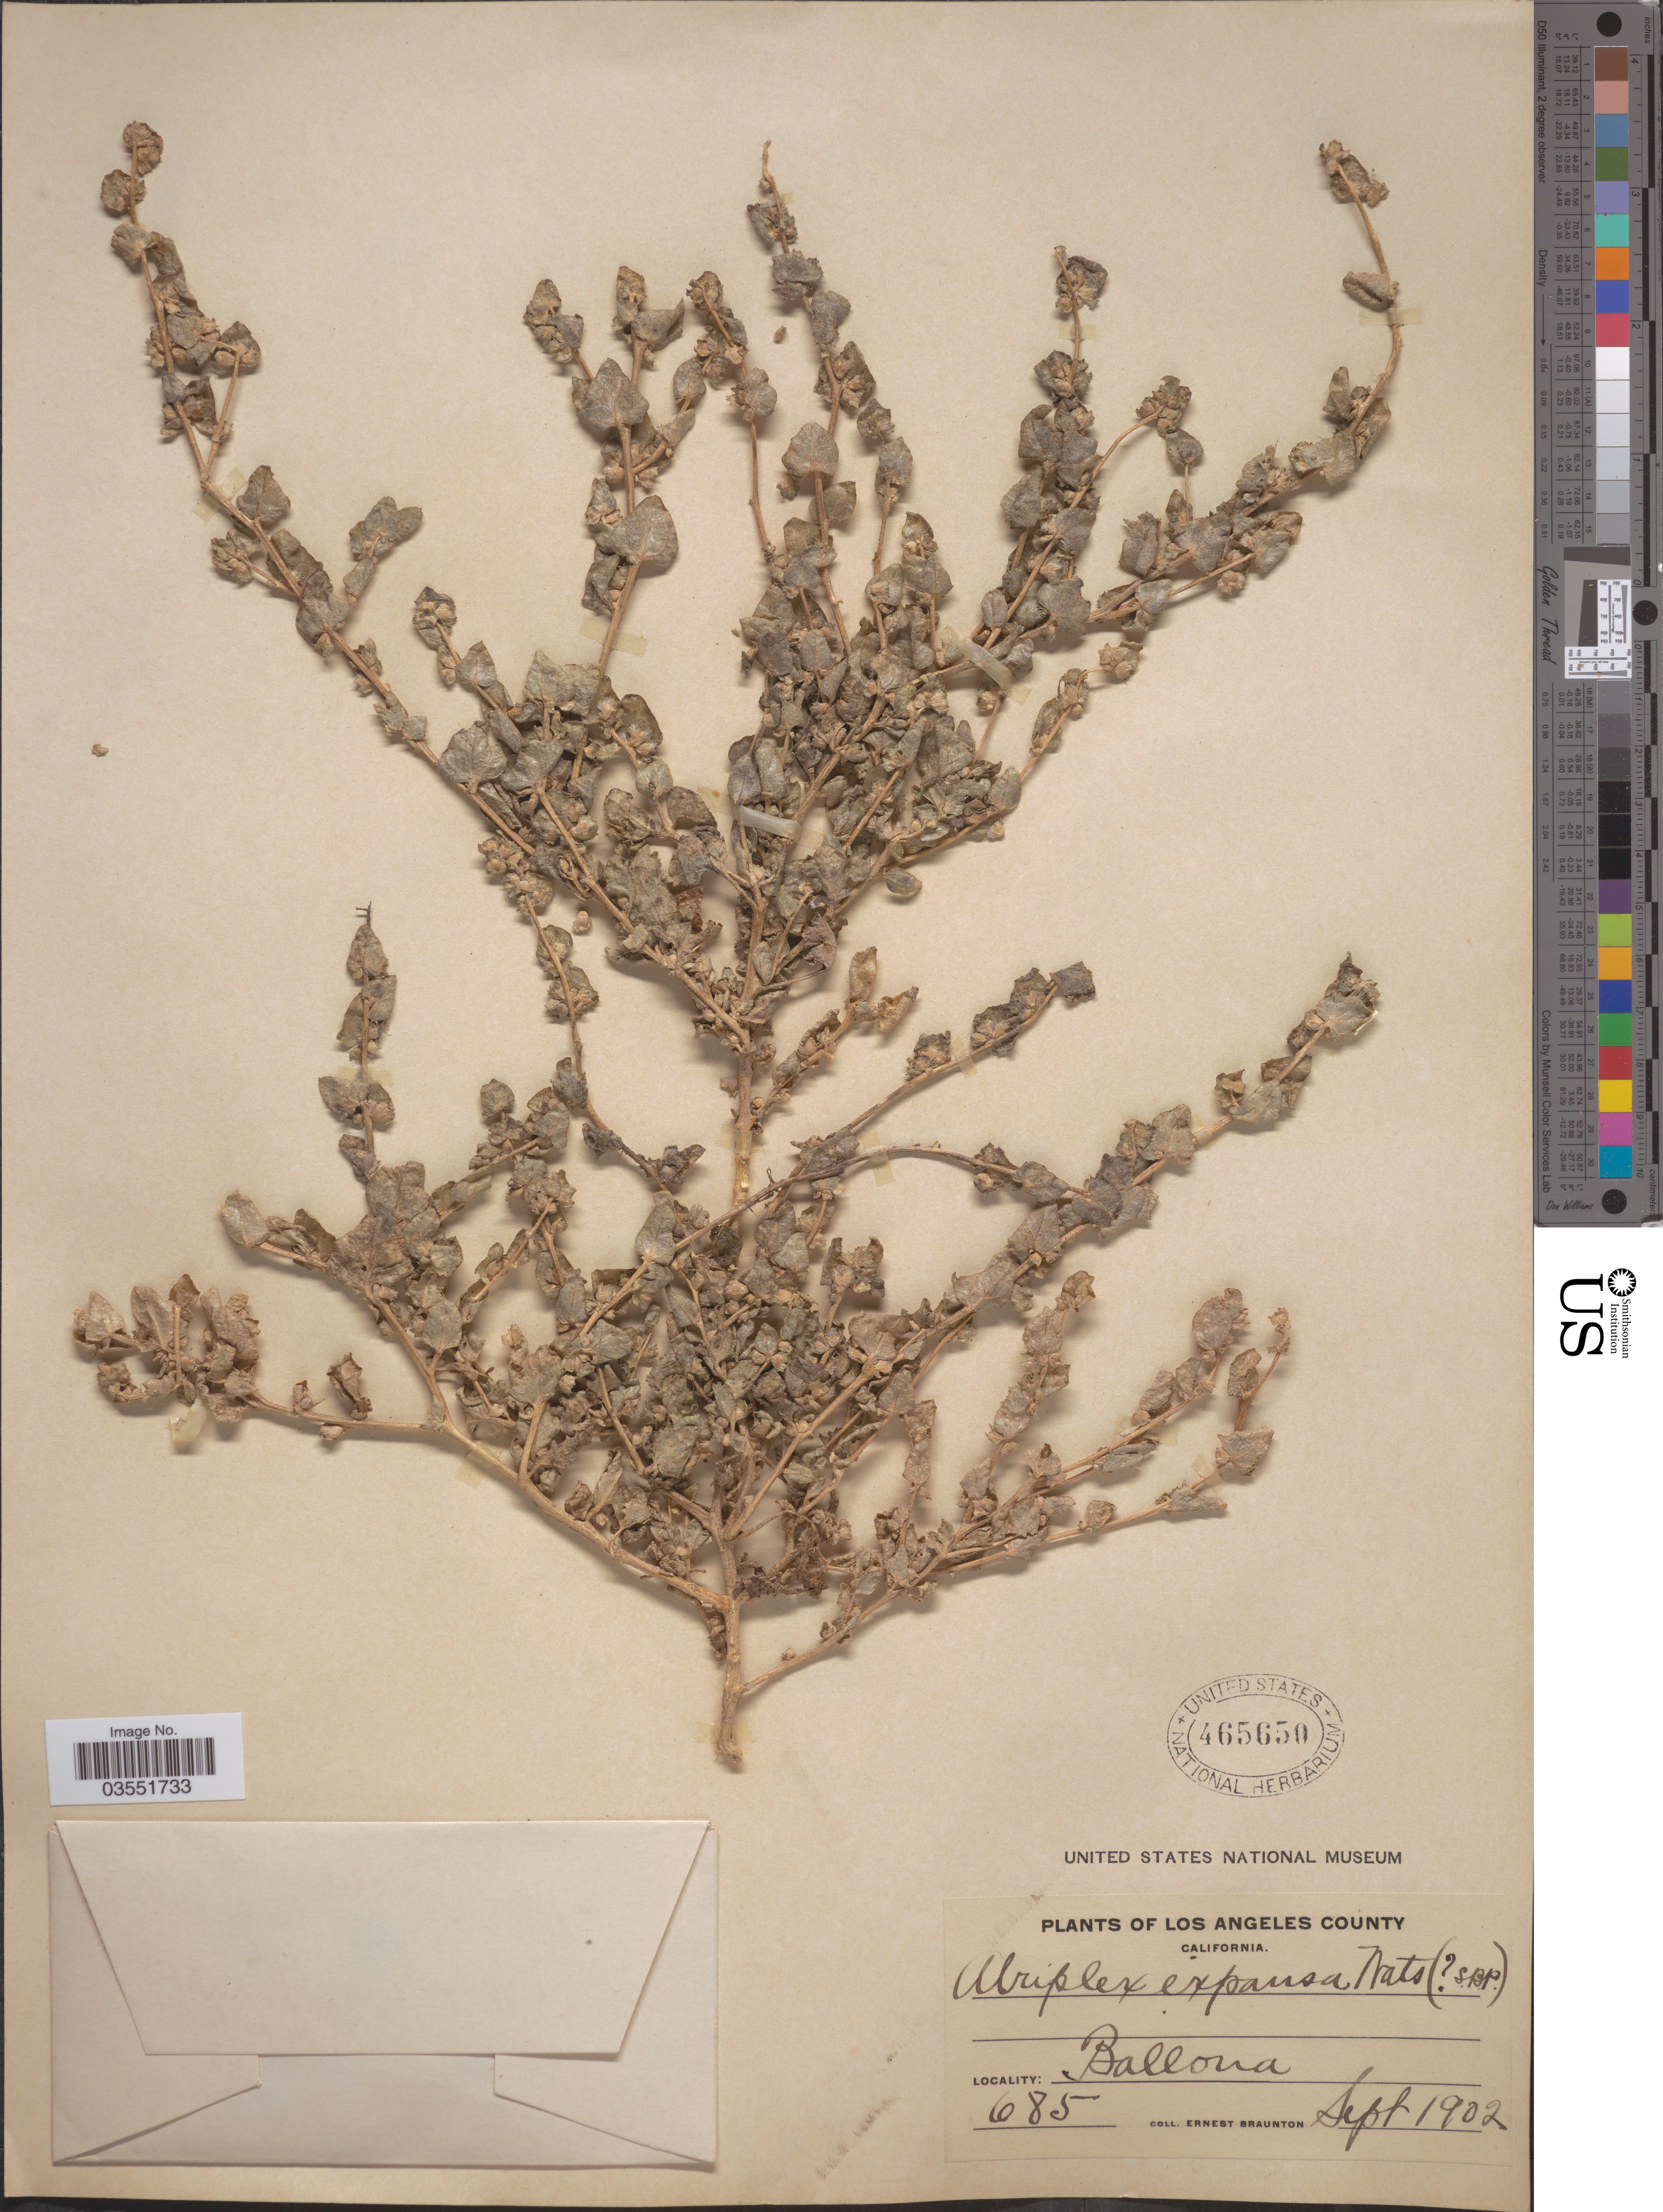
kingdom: Plantae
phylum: Tracheophyta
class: Magnoliopsida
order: Caryophyllales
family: Amaranthaceae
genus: Atriplex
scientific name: Atriplex expansa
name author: S. Watson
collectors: E. Braunton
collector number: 685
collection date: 1902-09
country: United States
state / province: California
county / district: Los Angeles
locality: Los Angeles County. Ballona.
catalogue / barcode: US 465650